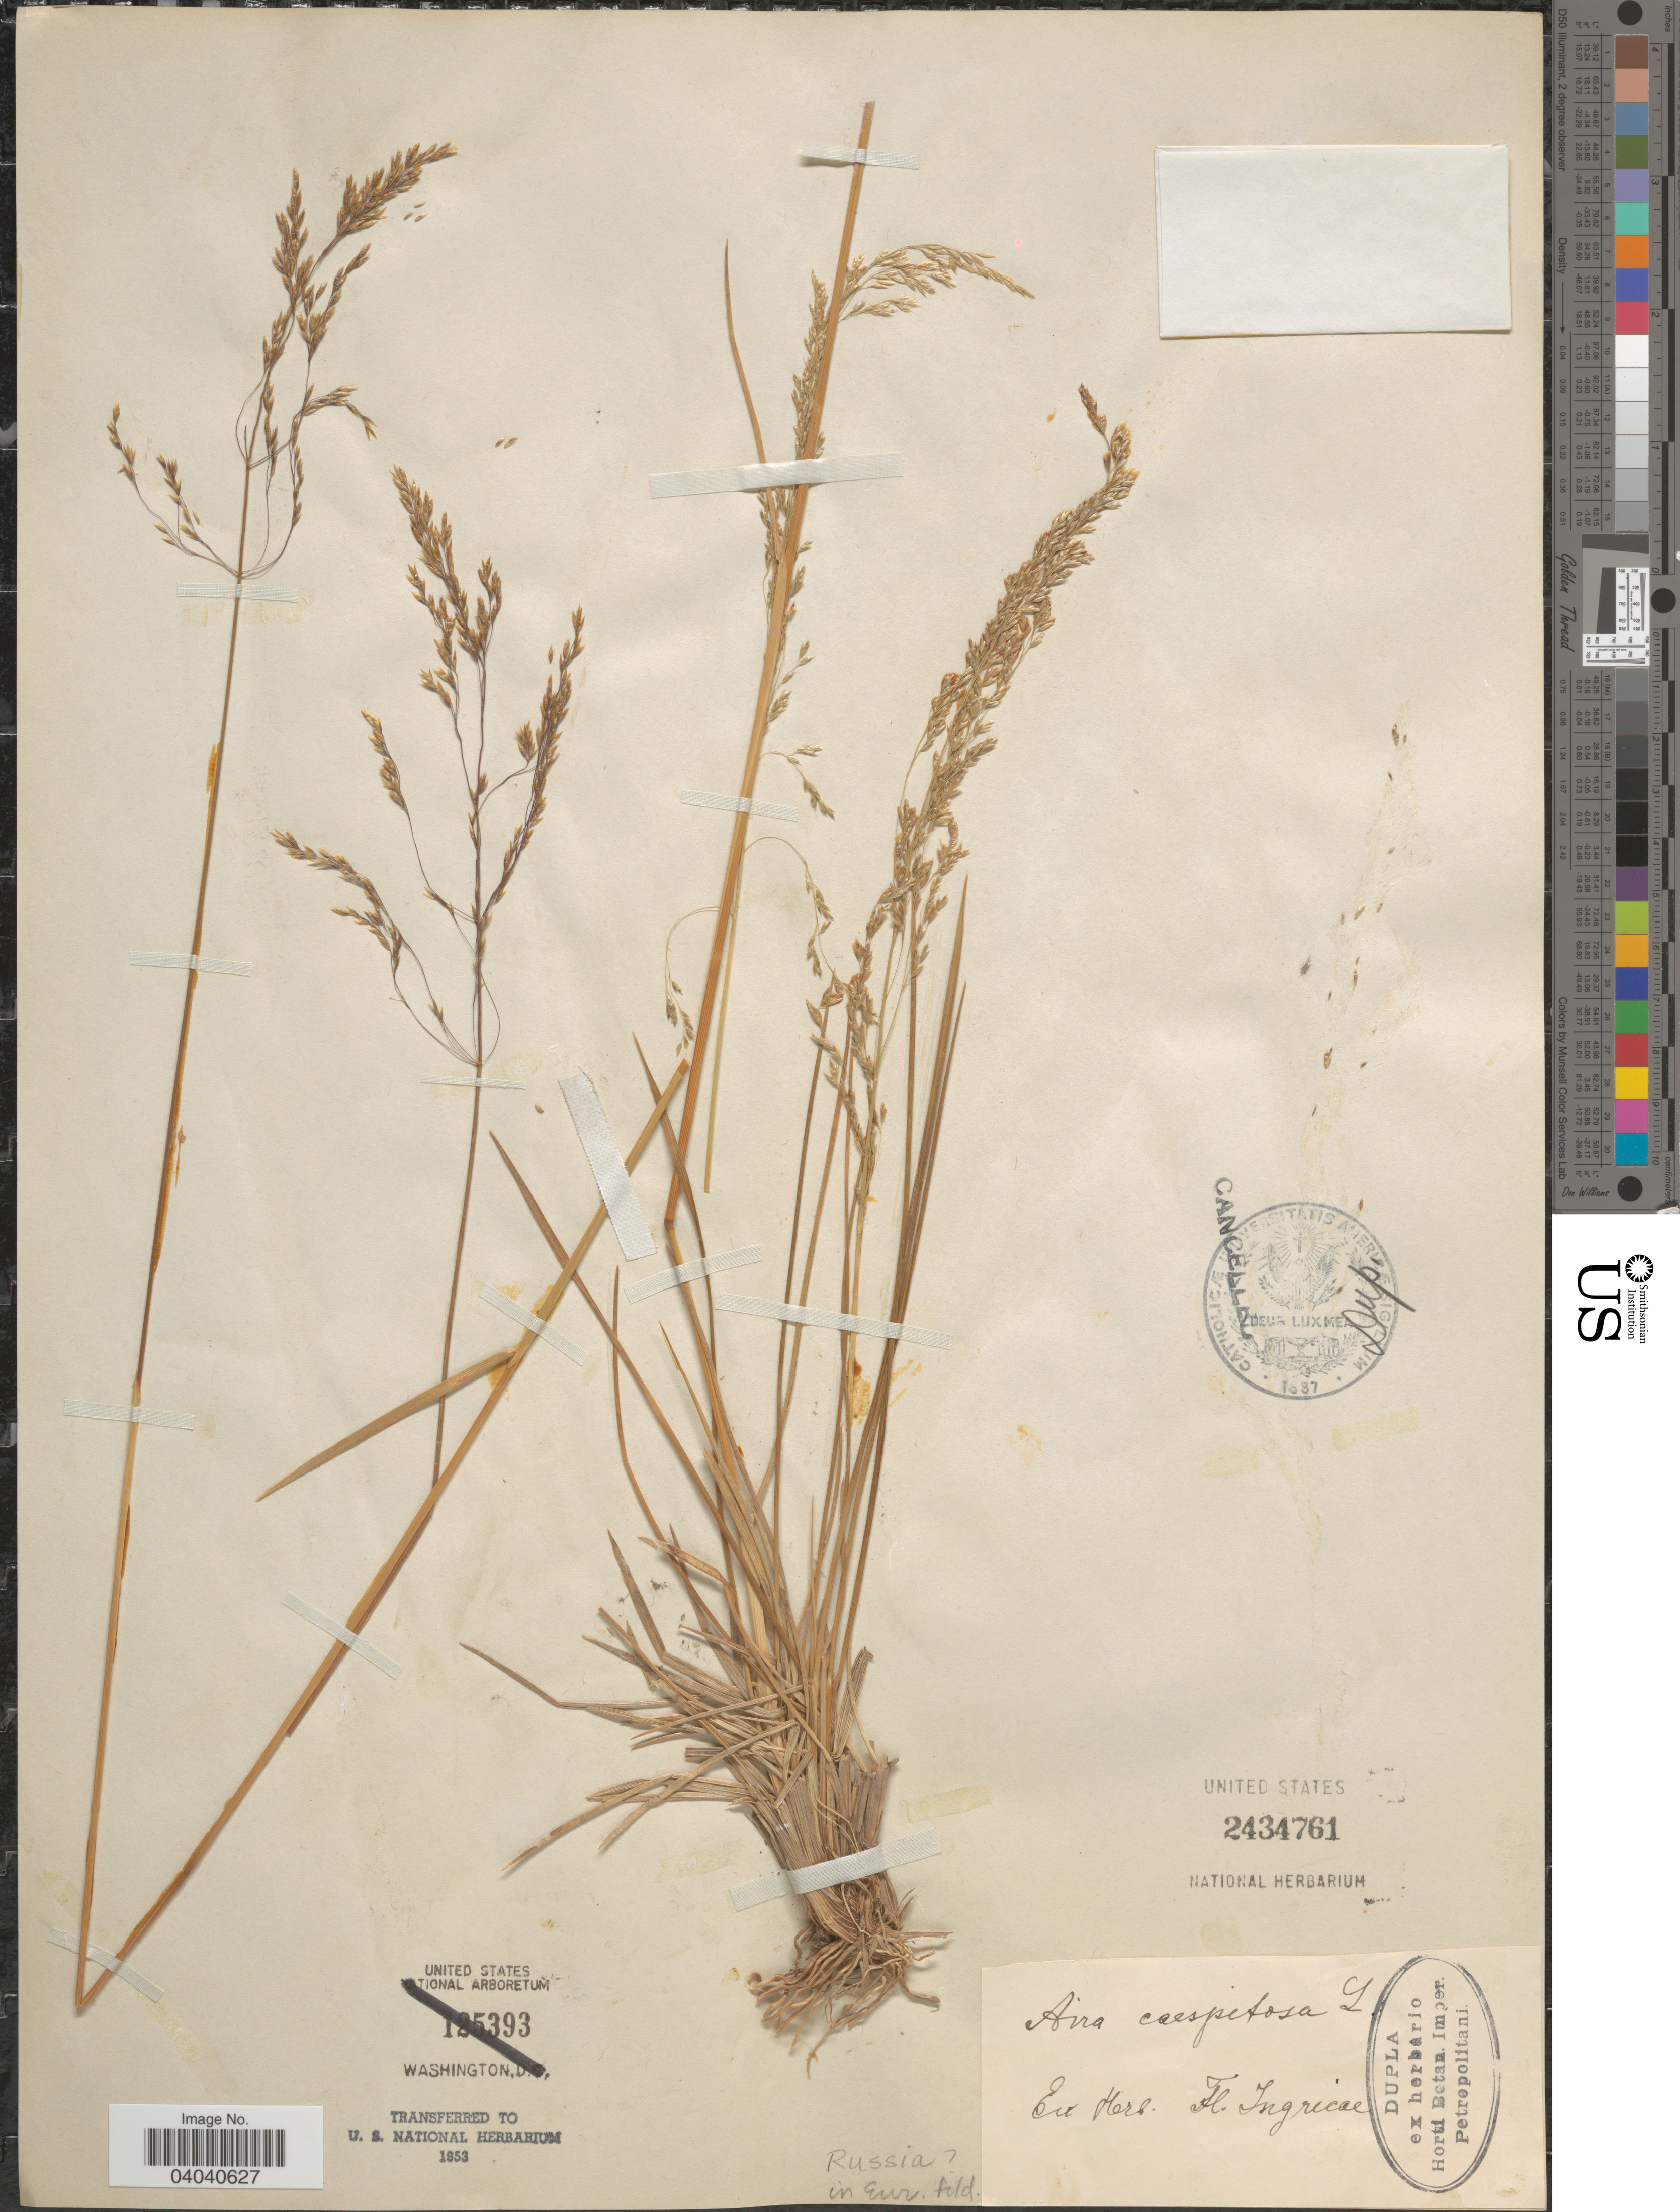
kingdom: Plantae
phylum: Tracheophyta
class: Liliopsida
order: Poales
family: Poaceae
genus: Deschampsia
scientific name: Deschampsia cespitosa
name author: (L.) P. Beauv.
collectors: ex herb. Florae Ingricae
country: Russian Federation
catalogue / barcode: US 2434761